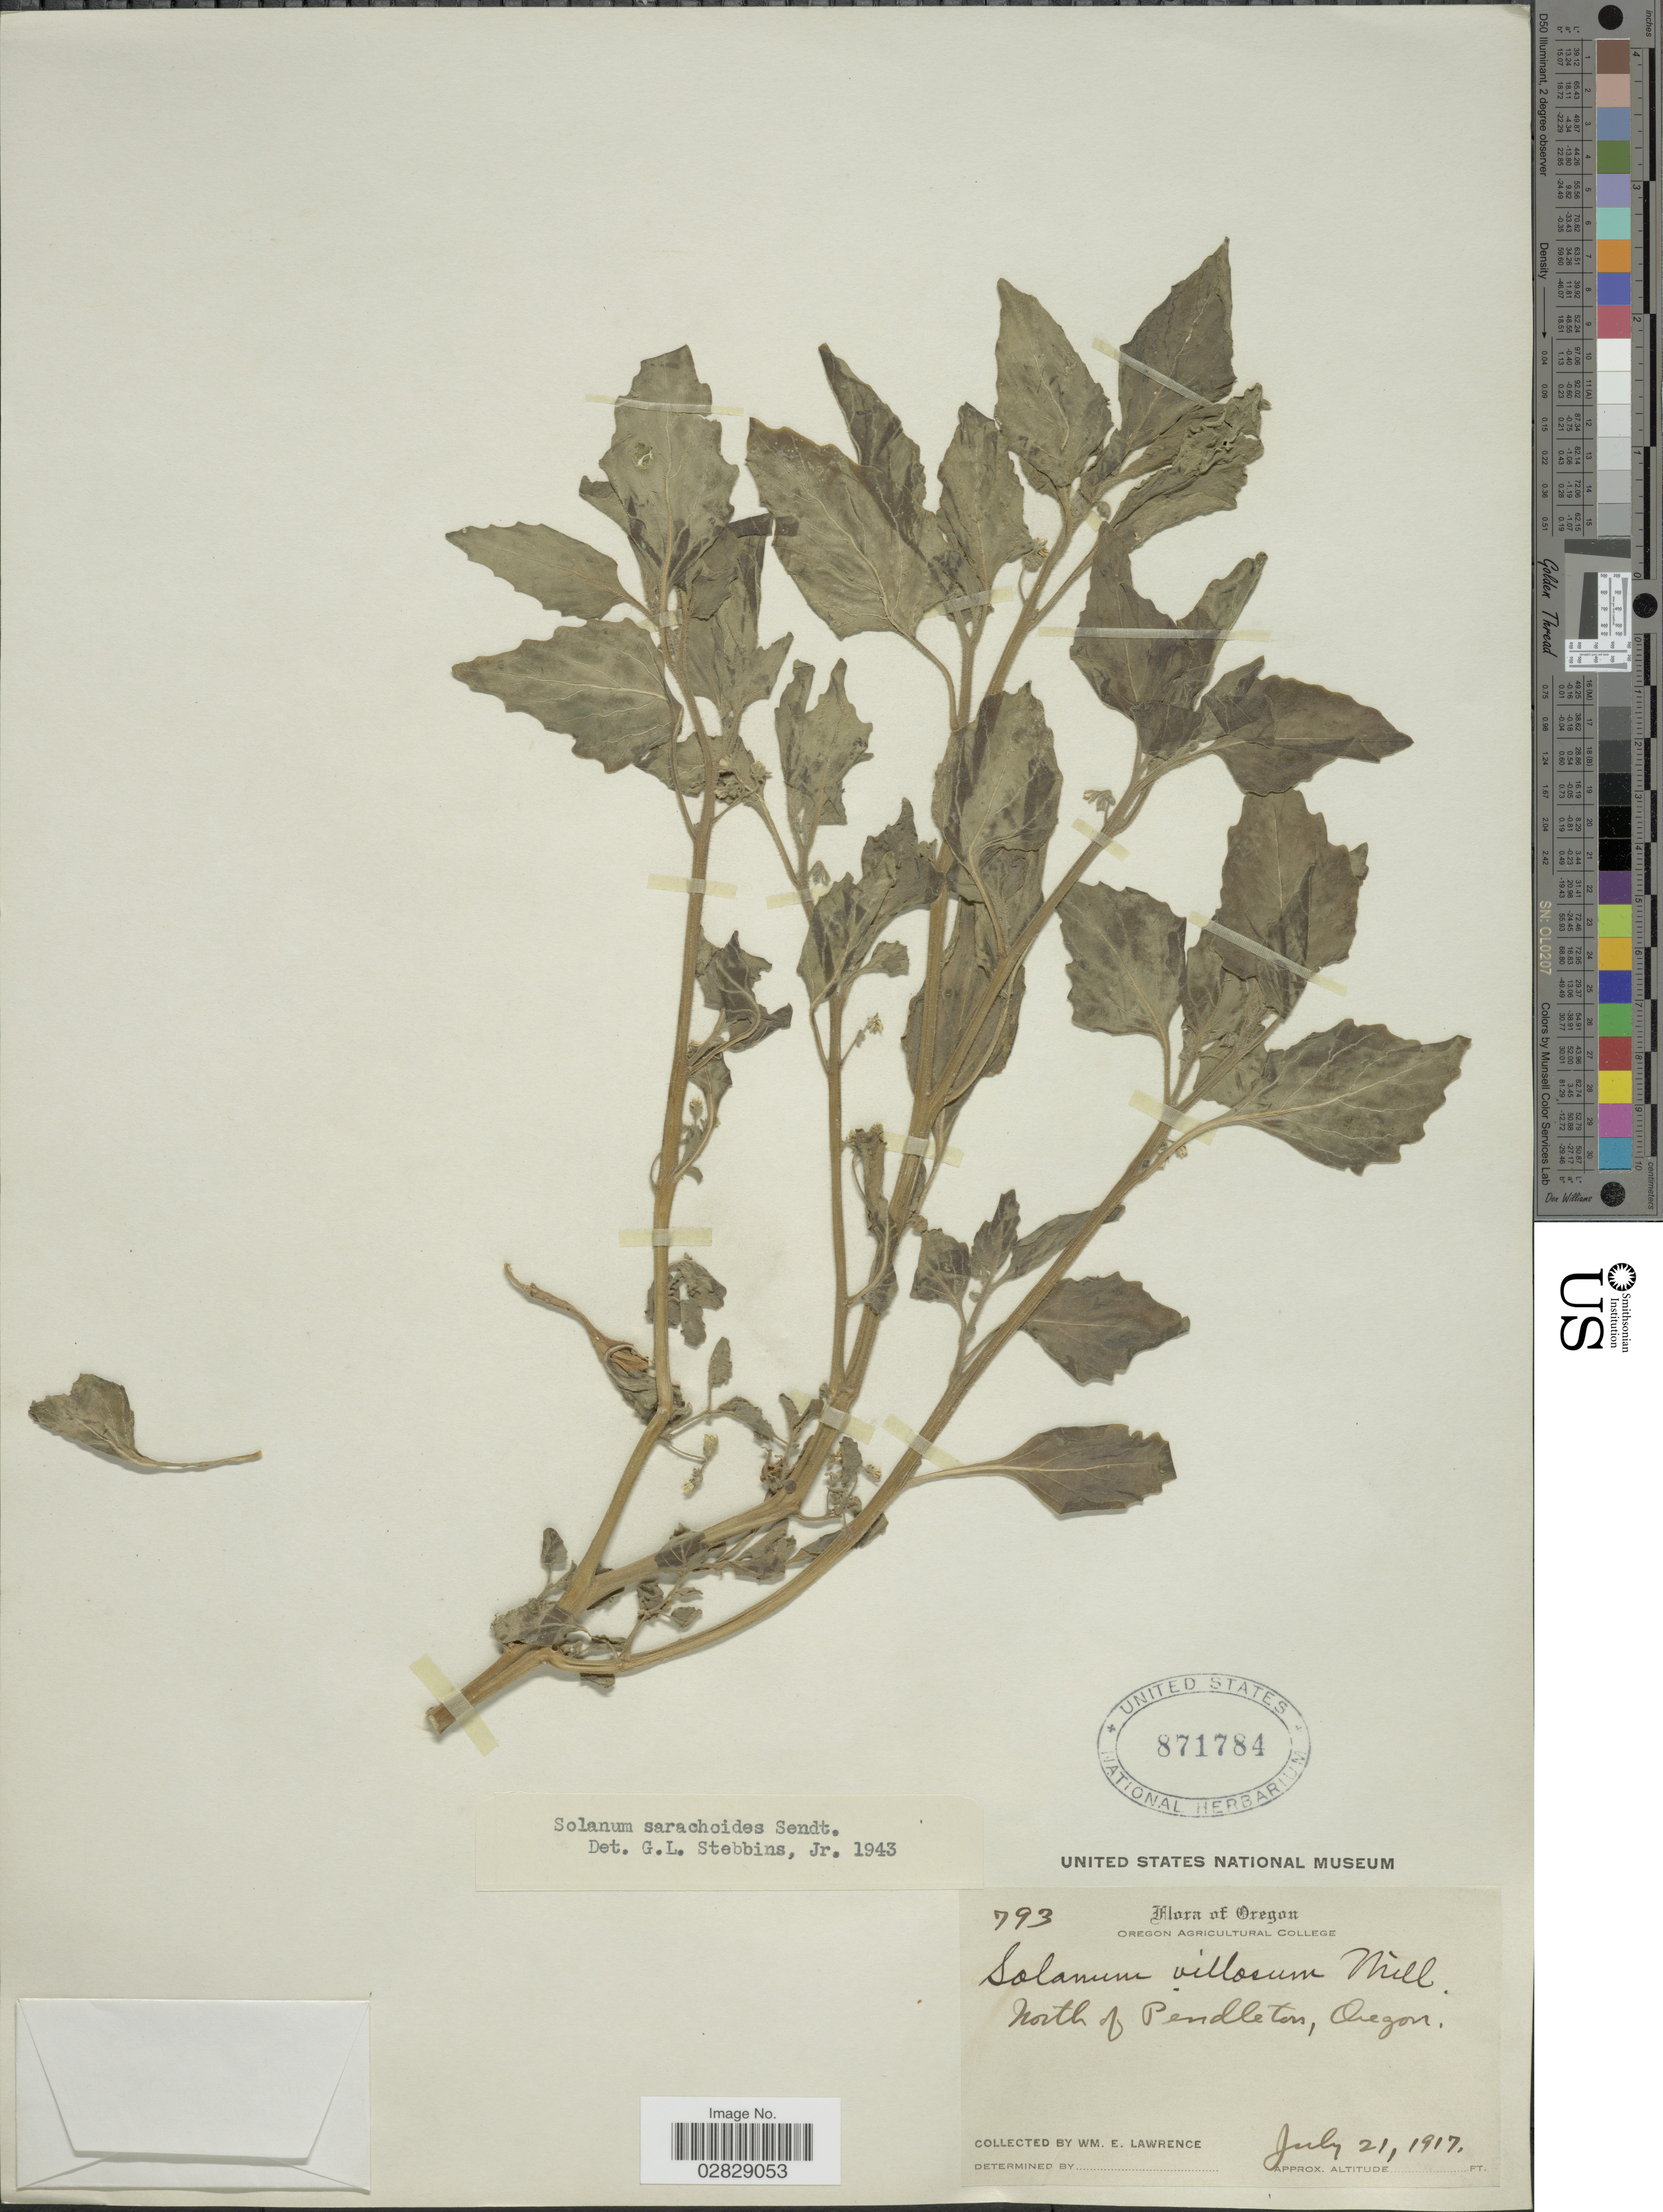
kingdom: Plantae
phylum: Tracheophyta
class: Magnoliopsida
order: Solanales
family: Solanaceae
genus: Solanum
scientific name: Solanum sarachoides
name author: Sendt.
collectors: W. Lawrence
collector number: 793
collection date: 1917-07-21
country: United States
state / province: Oregon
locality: North of Pendleton.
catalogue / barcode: US 871784